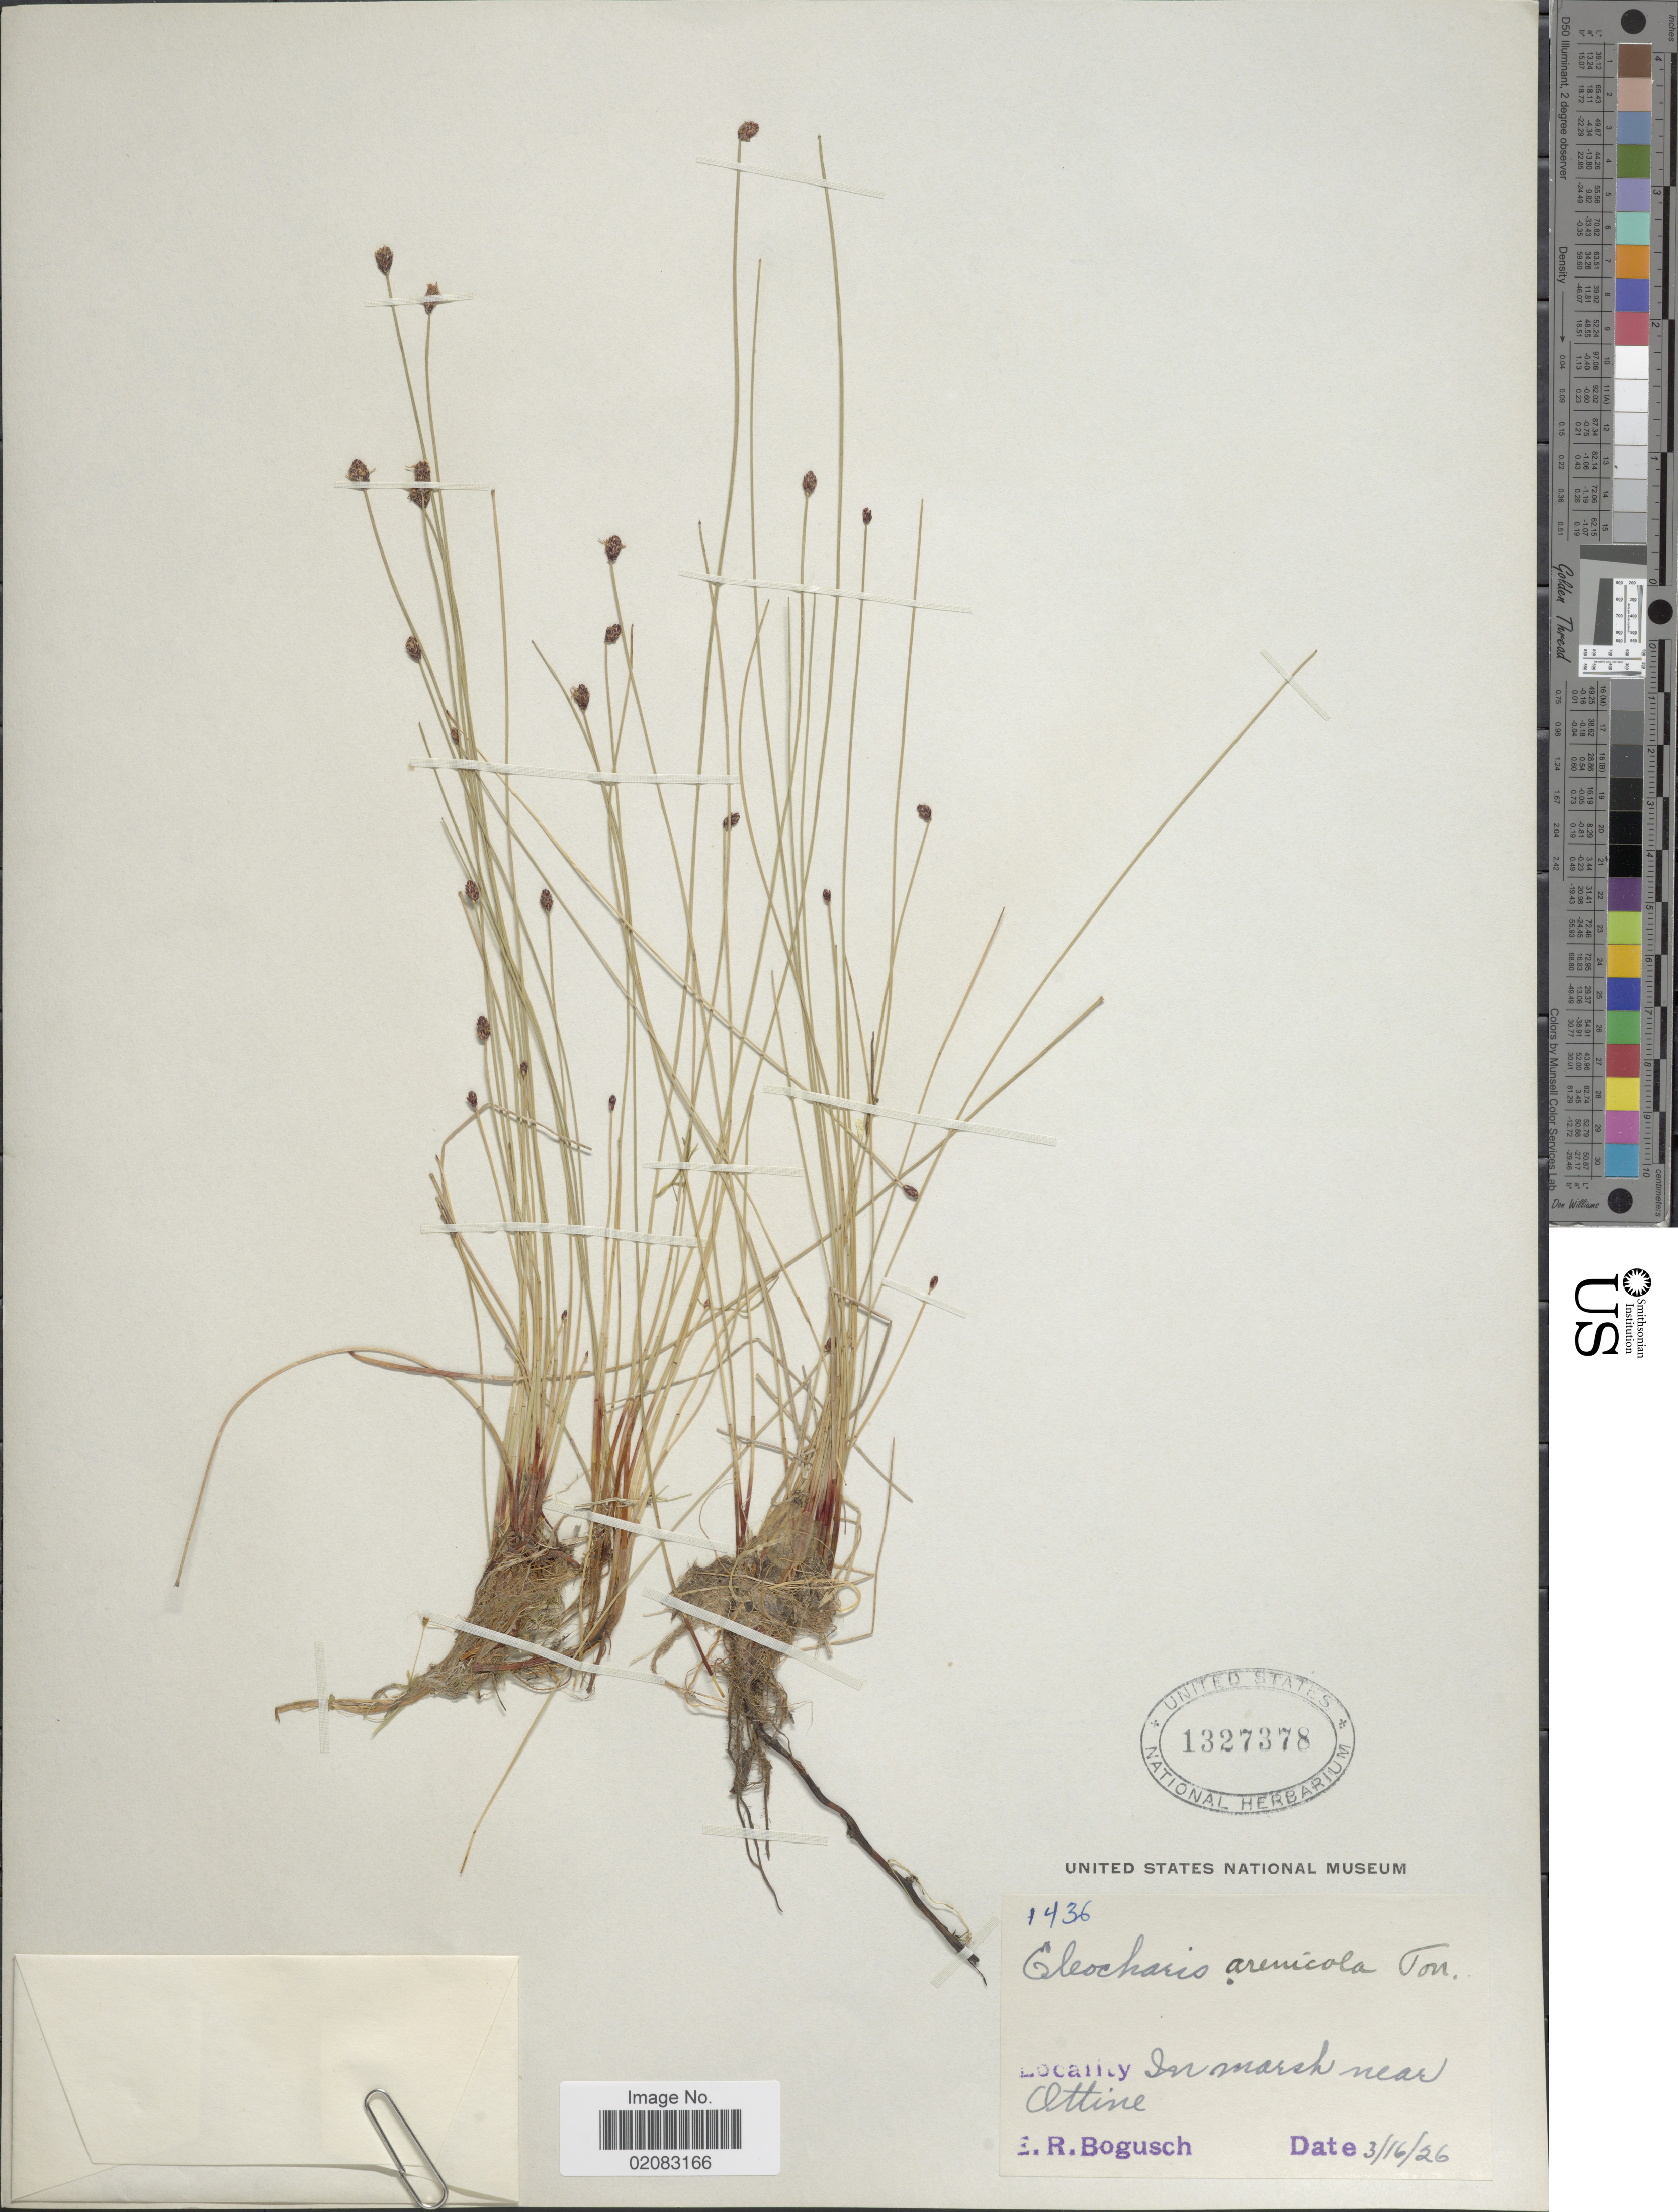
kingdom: Plantae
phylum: Tracheophyta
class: Liliopsida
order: Poales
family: Cyperaceae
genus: Eleocharis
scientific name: Eleocharis montevidensis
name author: Kunth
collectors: E. Bogusch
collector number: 1436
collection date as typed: Transcribed d/m/y: 16/3/26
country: United States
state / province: Texas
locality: In marsh near Ottine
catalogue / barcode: US 1327378